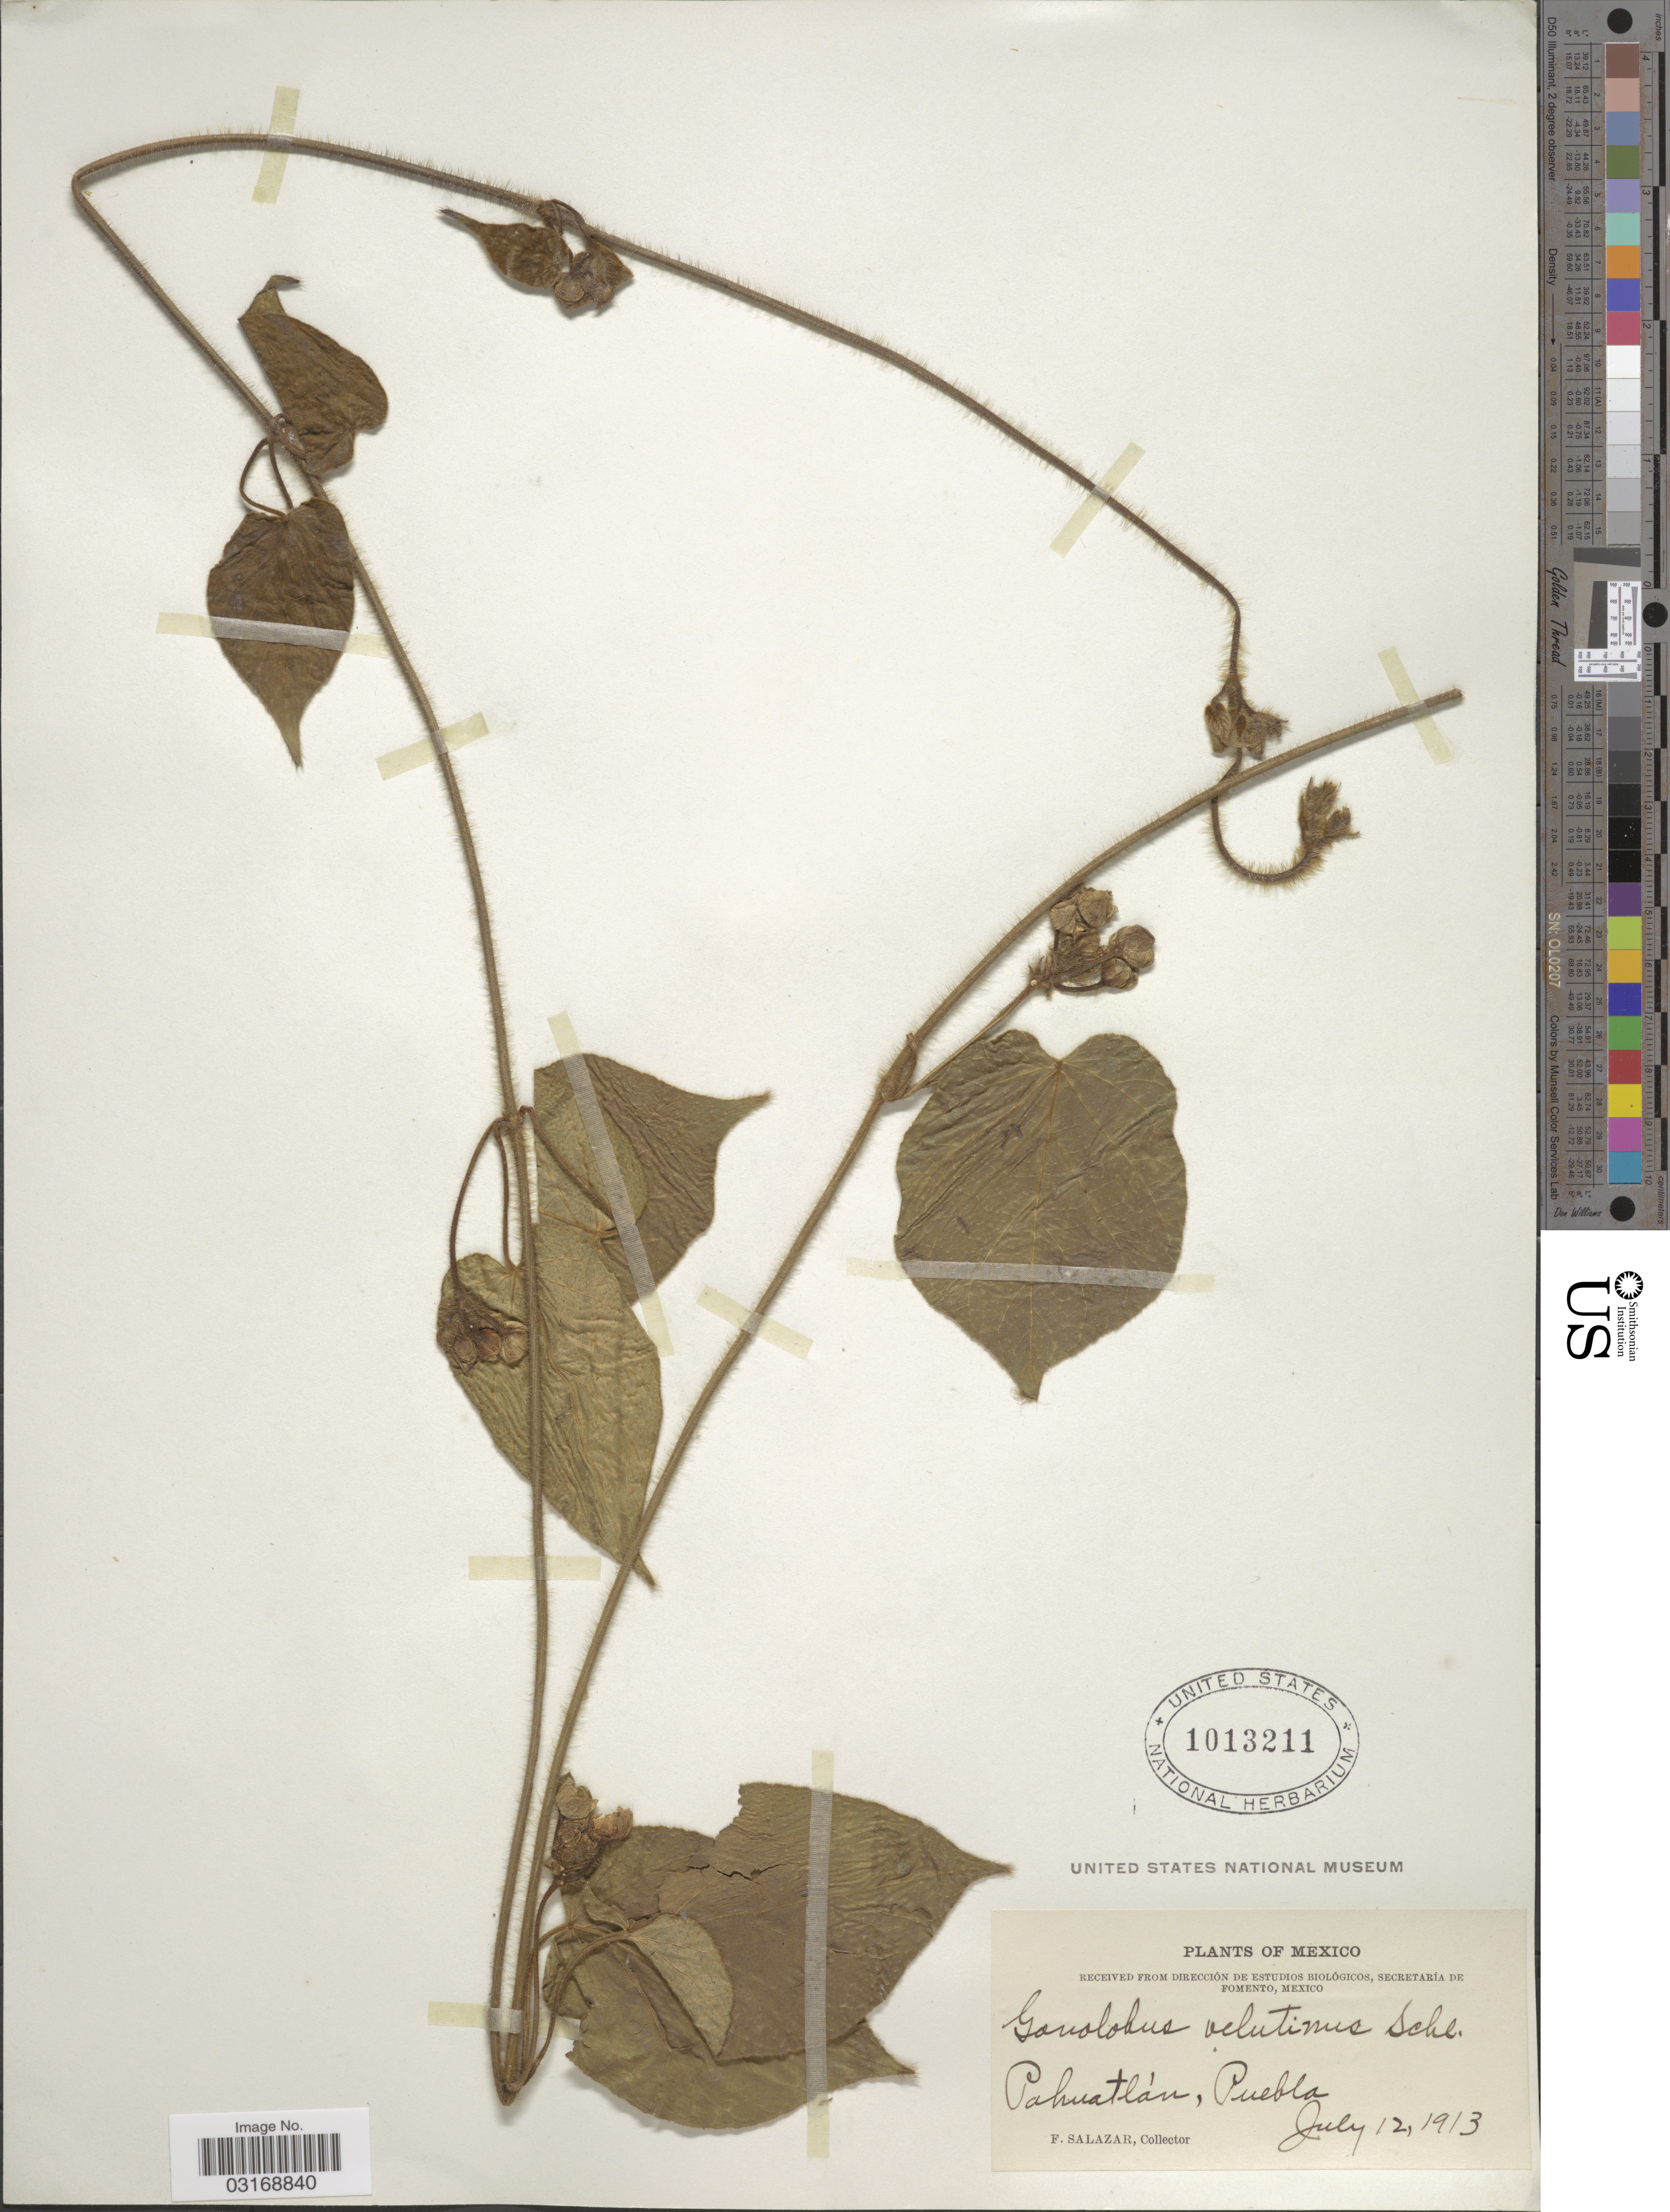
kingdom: Plantae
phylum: Tracheophyta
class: Magnoliopsida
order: Gentianales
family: Apocynaceae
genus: Matelea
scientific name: Matelea velutina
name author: (Schltdl.) Woodson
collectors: F. Salazar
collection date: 1913-07-12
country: Mexico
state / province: Puebla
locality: Pahuatlàn.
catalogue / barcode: US 1013211